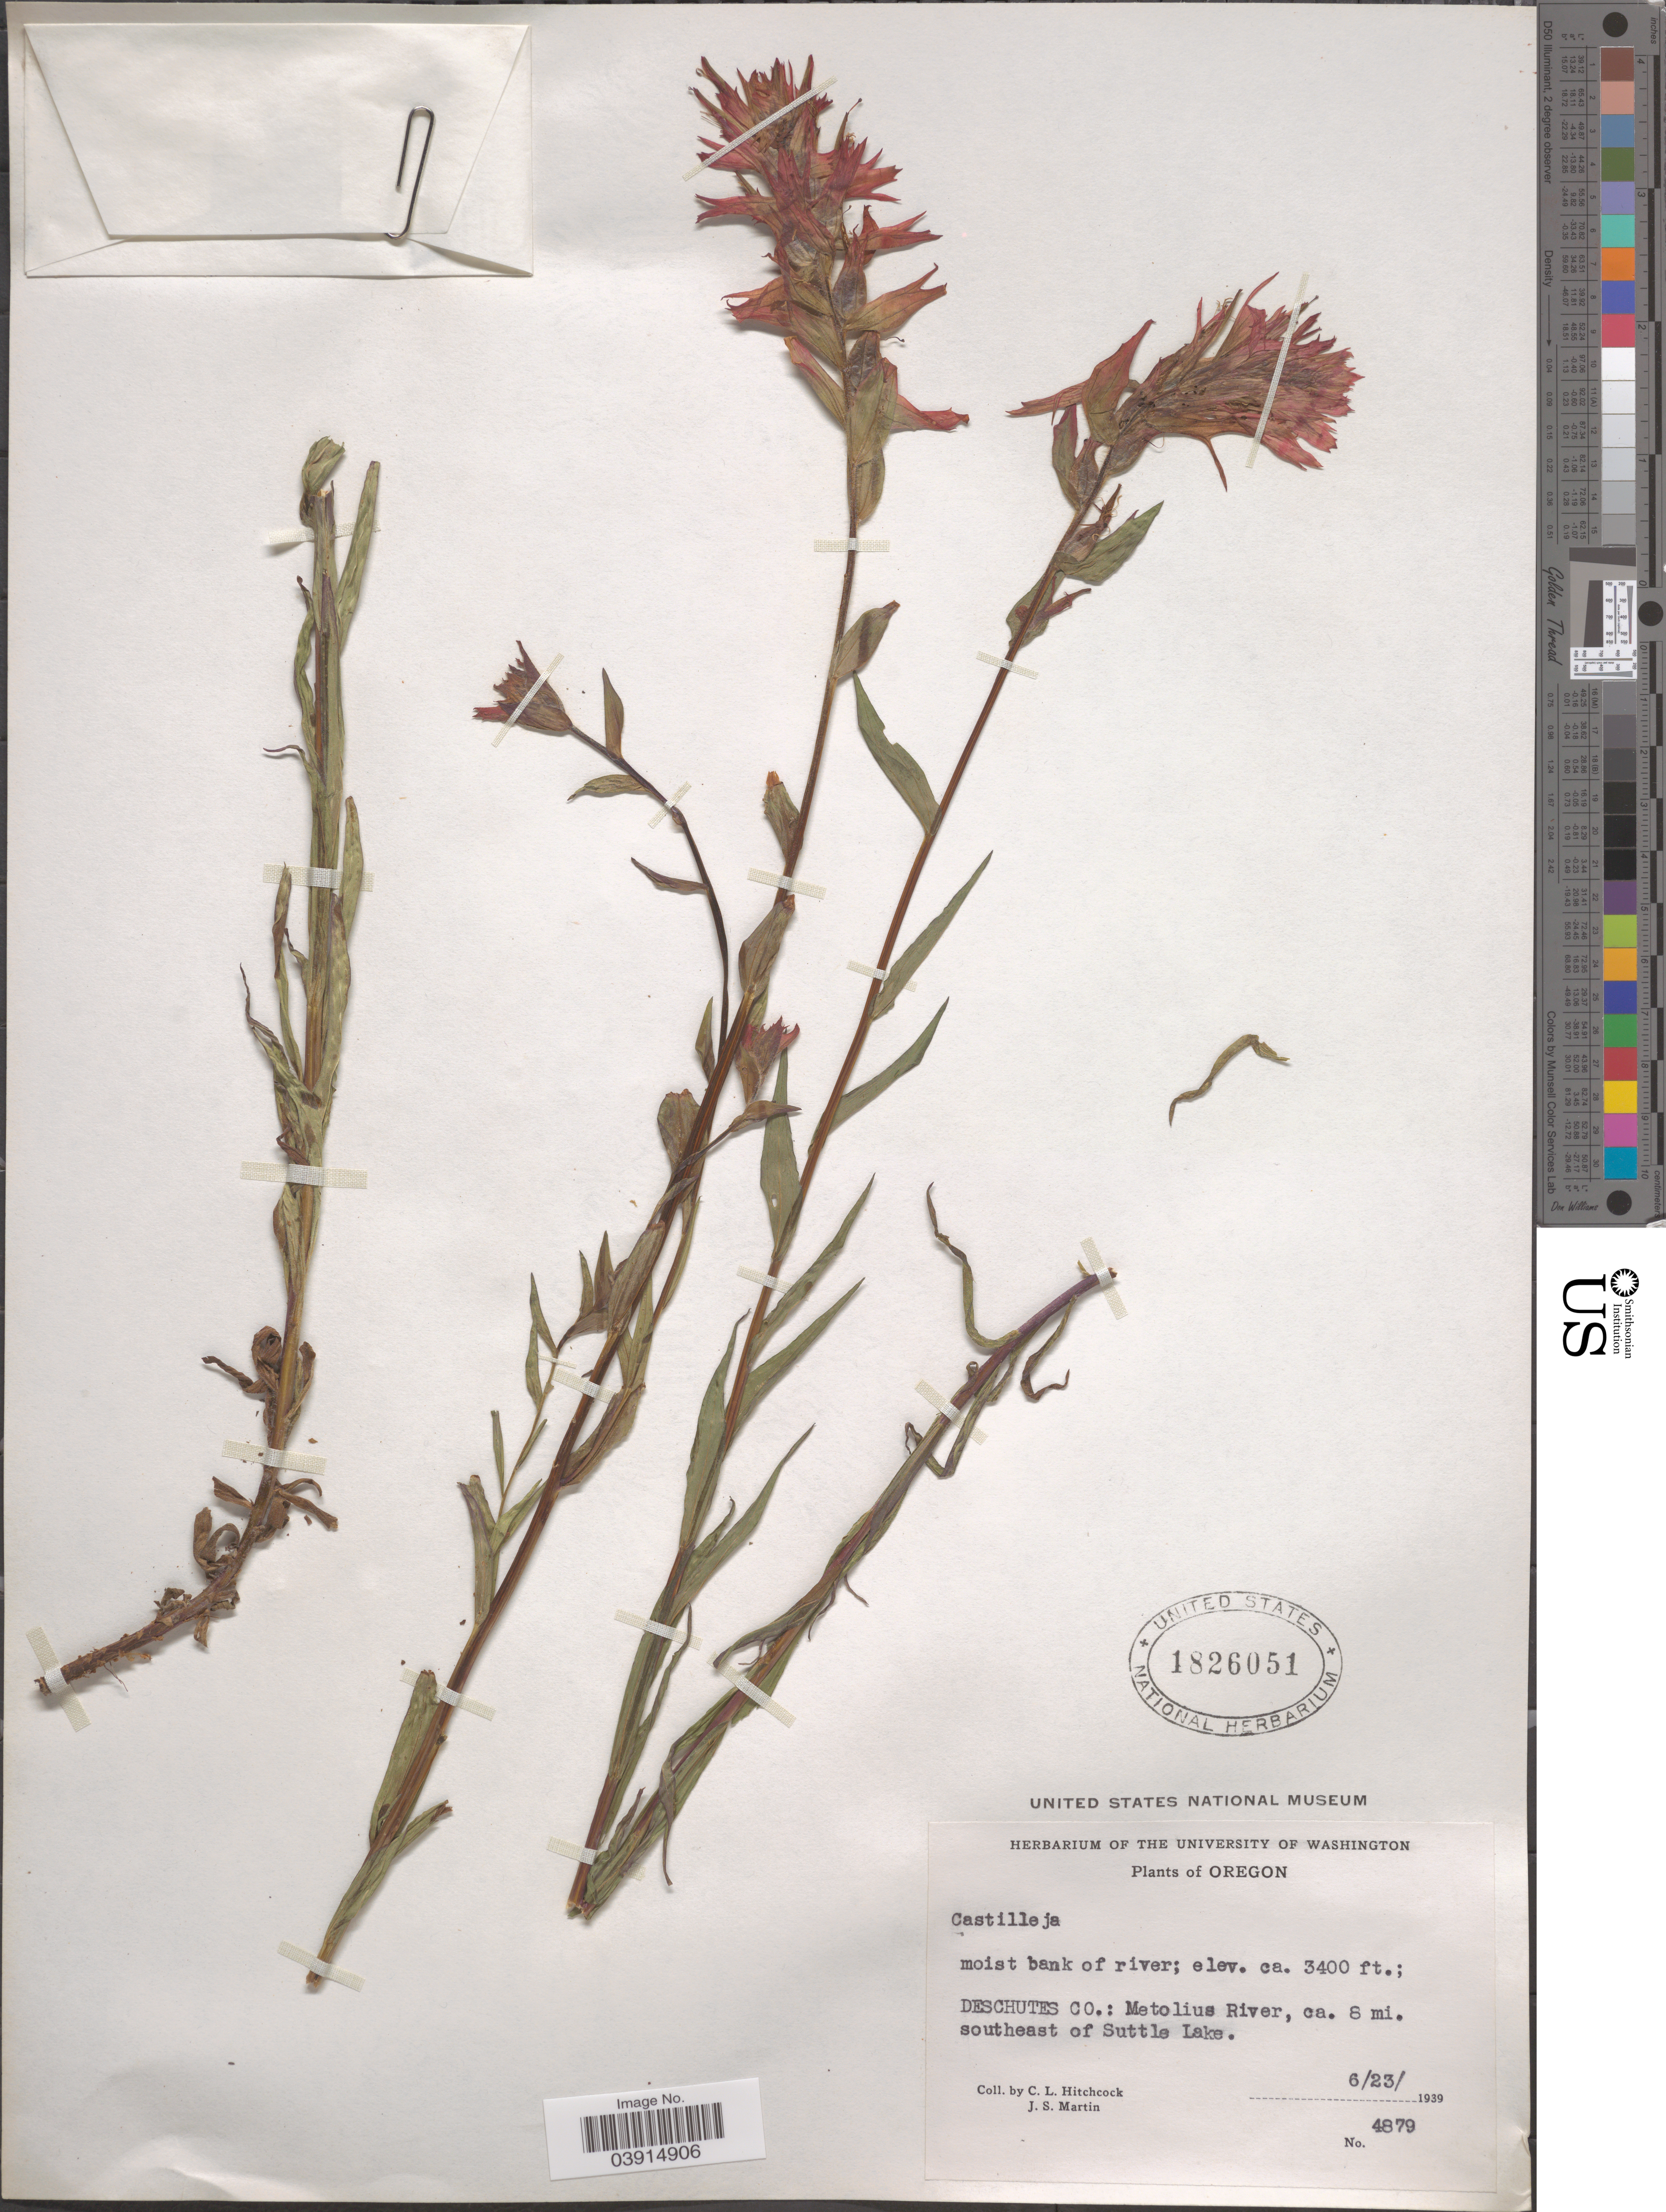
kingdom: Plantae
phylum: Tracheophyta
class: Magnoliopsida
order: Lamiales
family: Orobanchaceae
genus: Castilleja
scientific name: Castilleja sp.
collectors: C. L. Hitchcock & J. S. Martin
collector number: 4879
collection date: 1939-06-23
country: United States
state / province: Oregon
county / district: Deschutes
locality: Moist bank of river. Deschutes Co.: Metolius River, ca. 8 mi. southeast of Suttle Lake.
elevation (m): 1036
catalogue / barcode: US 1826051